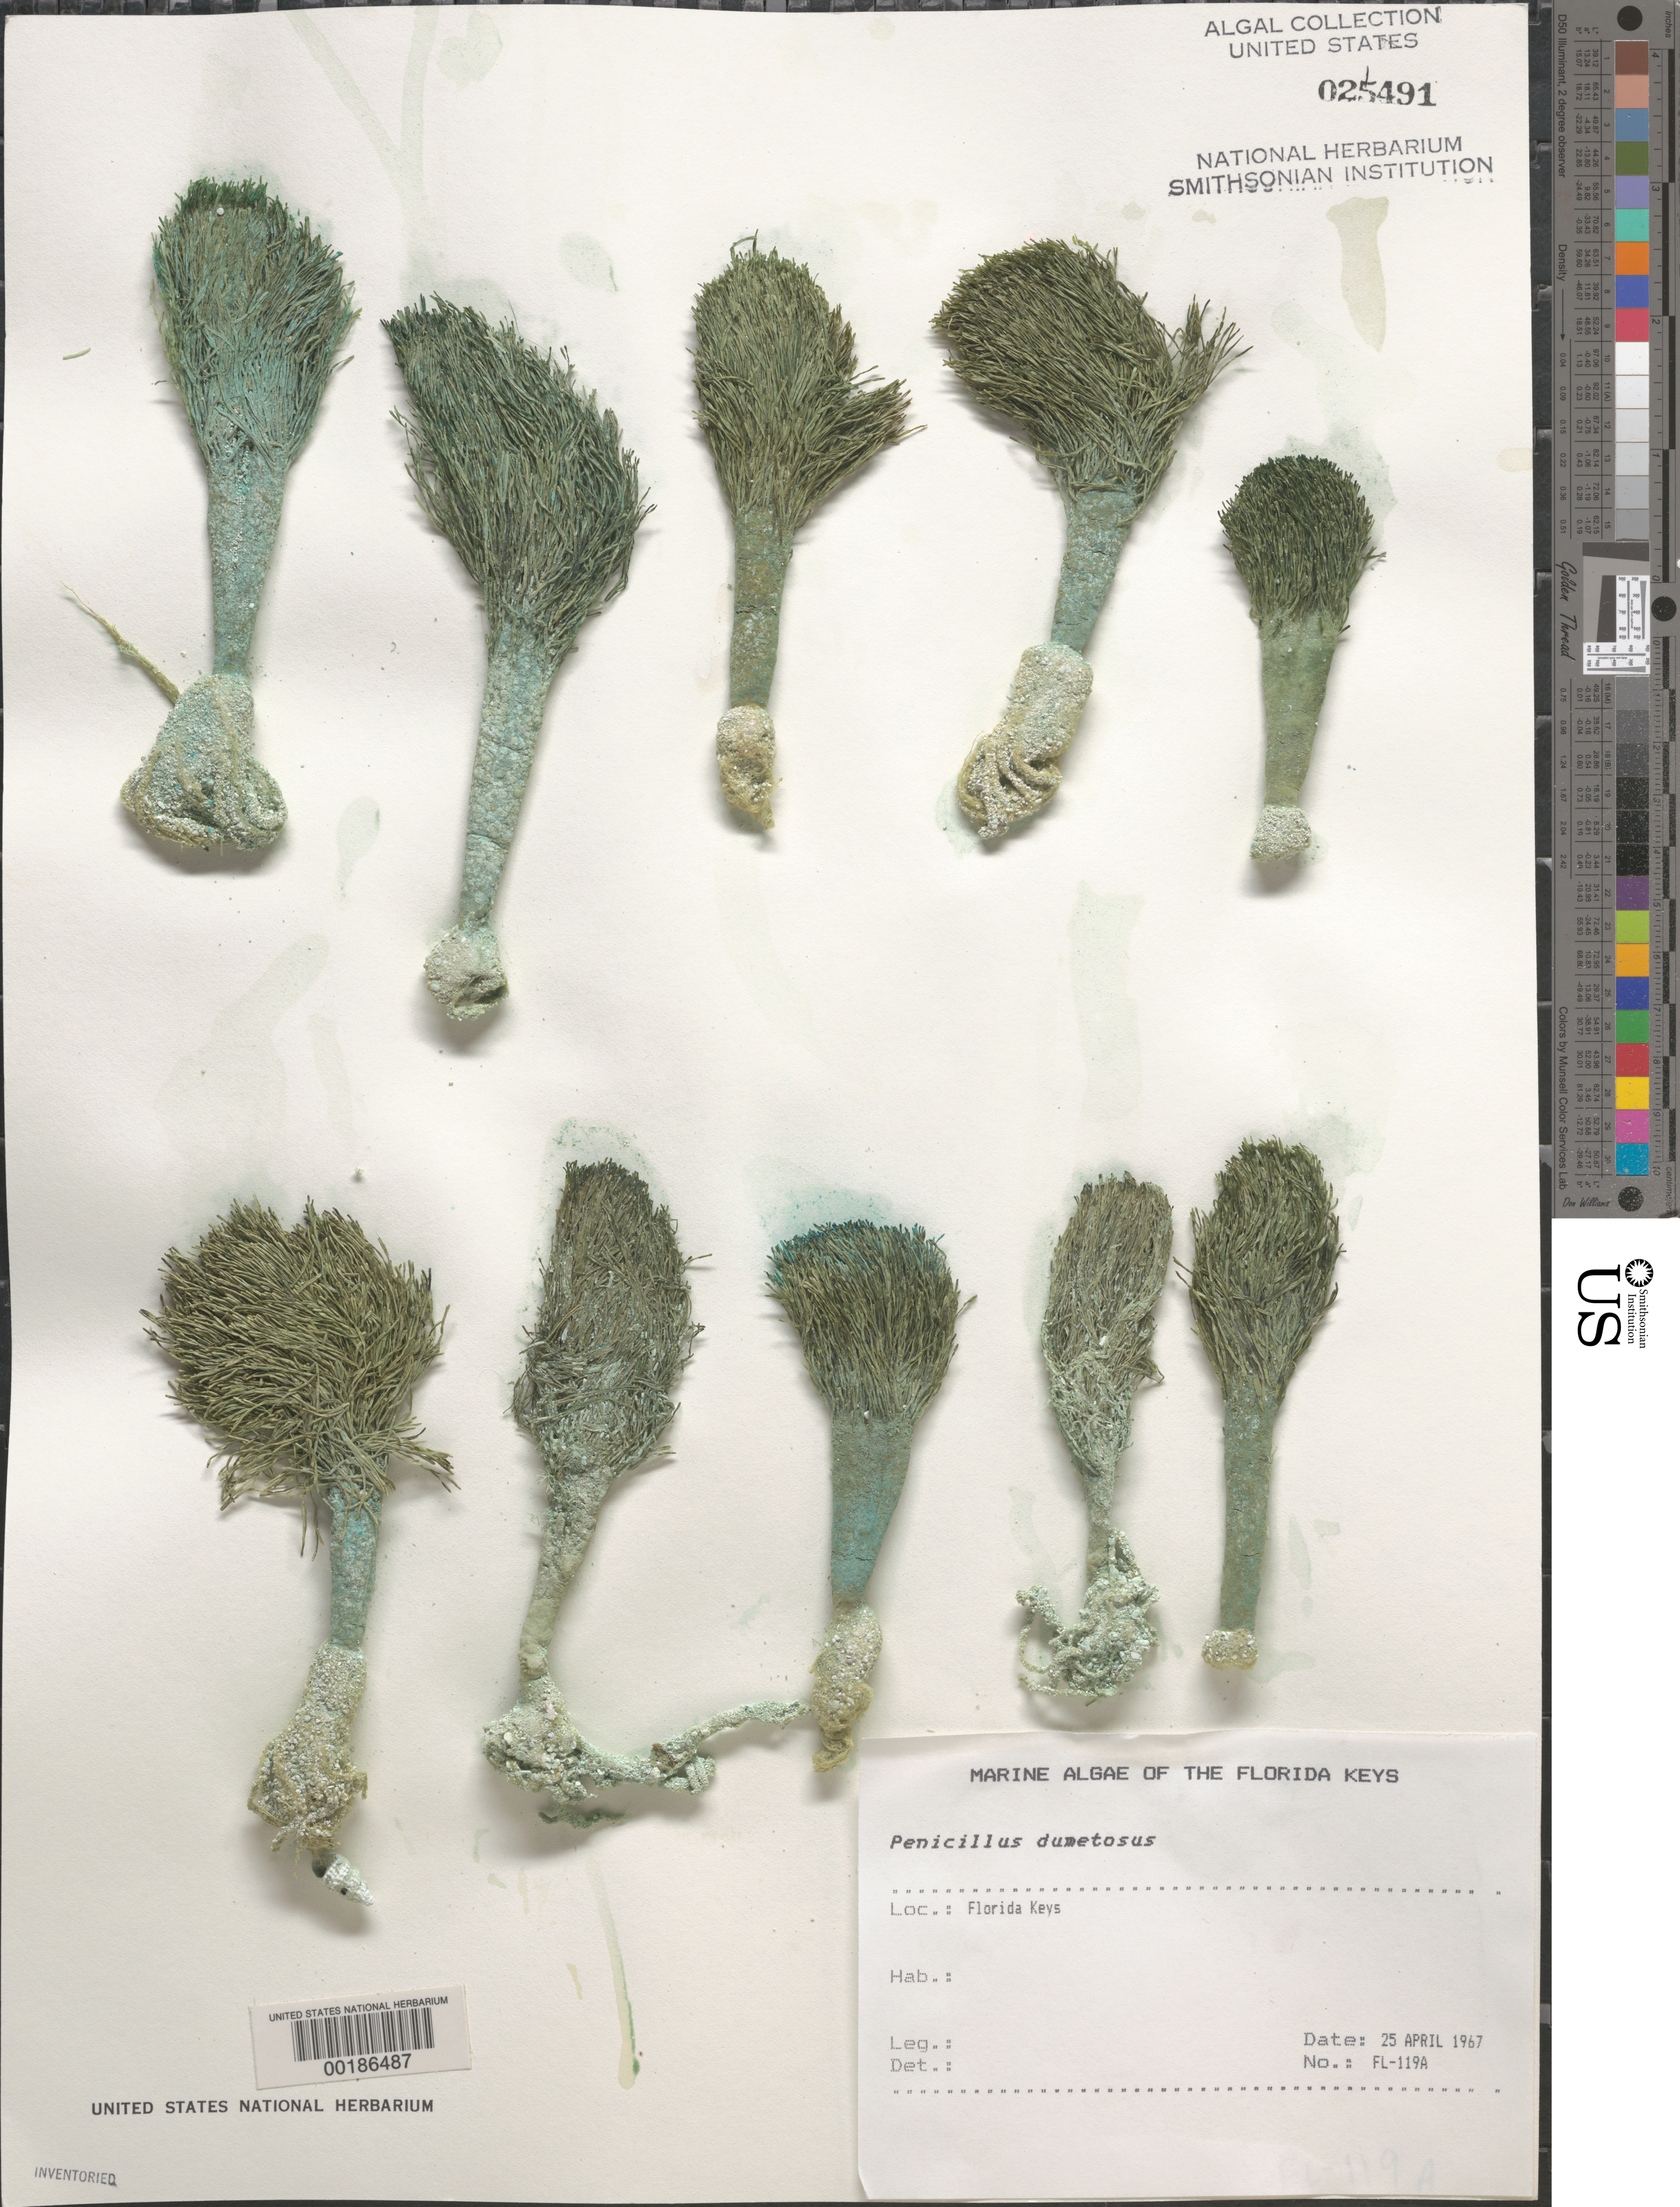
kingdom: Plantae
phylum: Chlorophyta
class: Ulvophyceae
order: Bryopsidales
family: Udoteaceae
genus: Penicillus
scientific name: Penicillus dumetosus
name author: (J.V.Lamouroux) Blainville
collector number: FL-119a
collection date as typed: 25 Apr 1967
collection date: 1967-04-25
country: United States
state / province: Florida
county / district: Monroe County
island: Florida Keys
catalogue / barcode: US 25491